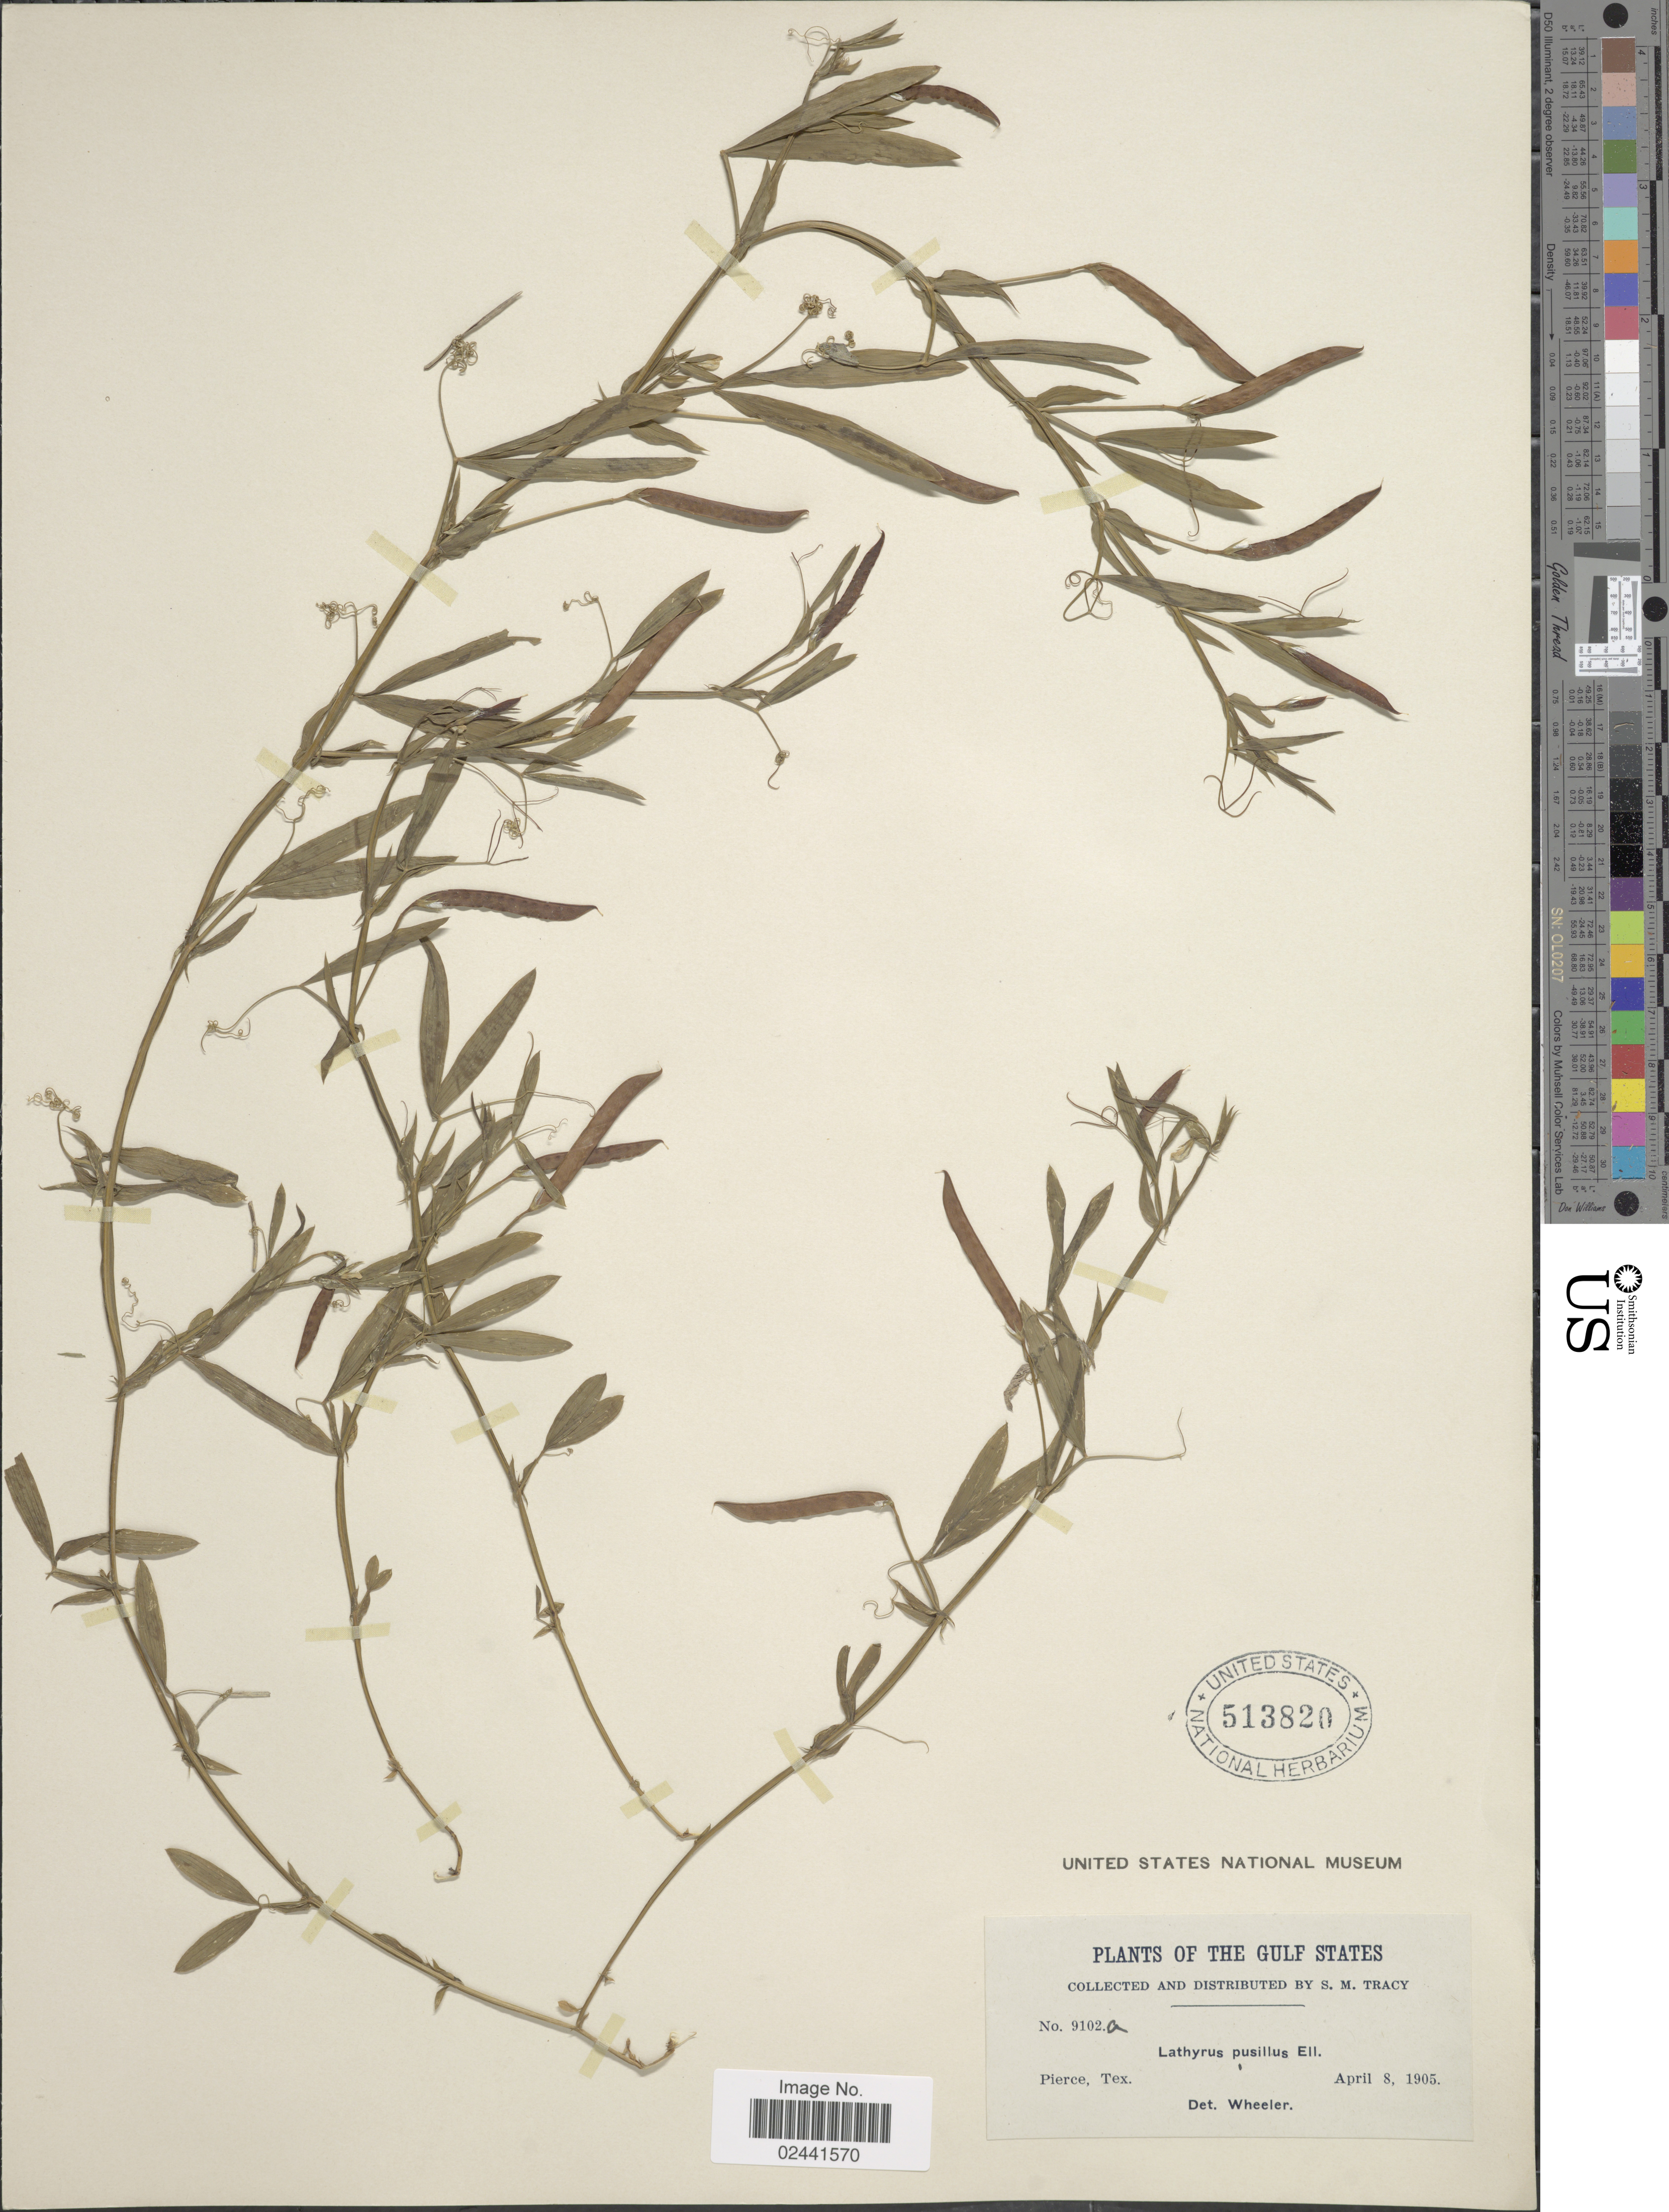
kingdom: Plantae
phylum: Tracheophyta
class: Magnoliopsida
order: Fabales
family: Fabaceae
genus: Lathyrus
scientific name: Lathyrus pusillus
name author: Elliott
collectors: S. M. Tracy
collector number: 9102a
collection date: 1905-04-08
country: United States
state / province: Texas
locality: The Gulf States, Pierce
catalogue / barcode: US 513820